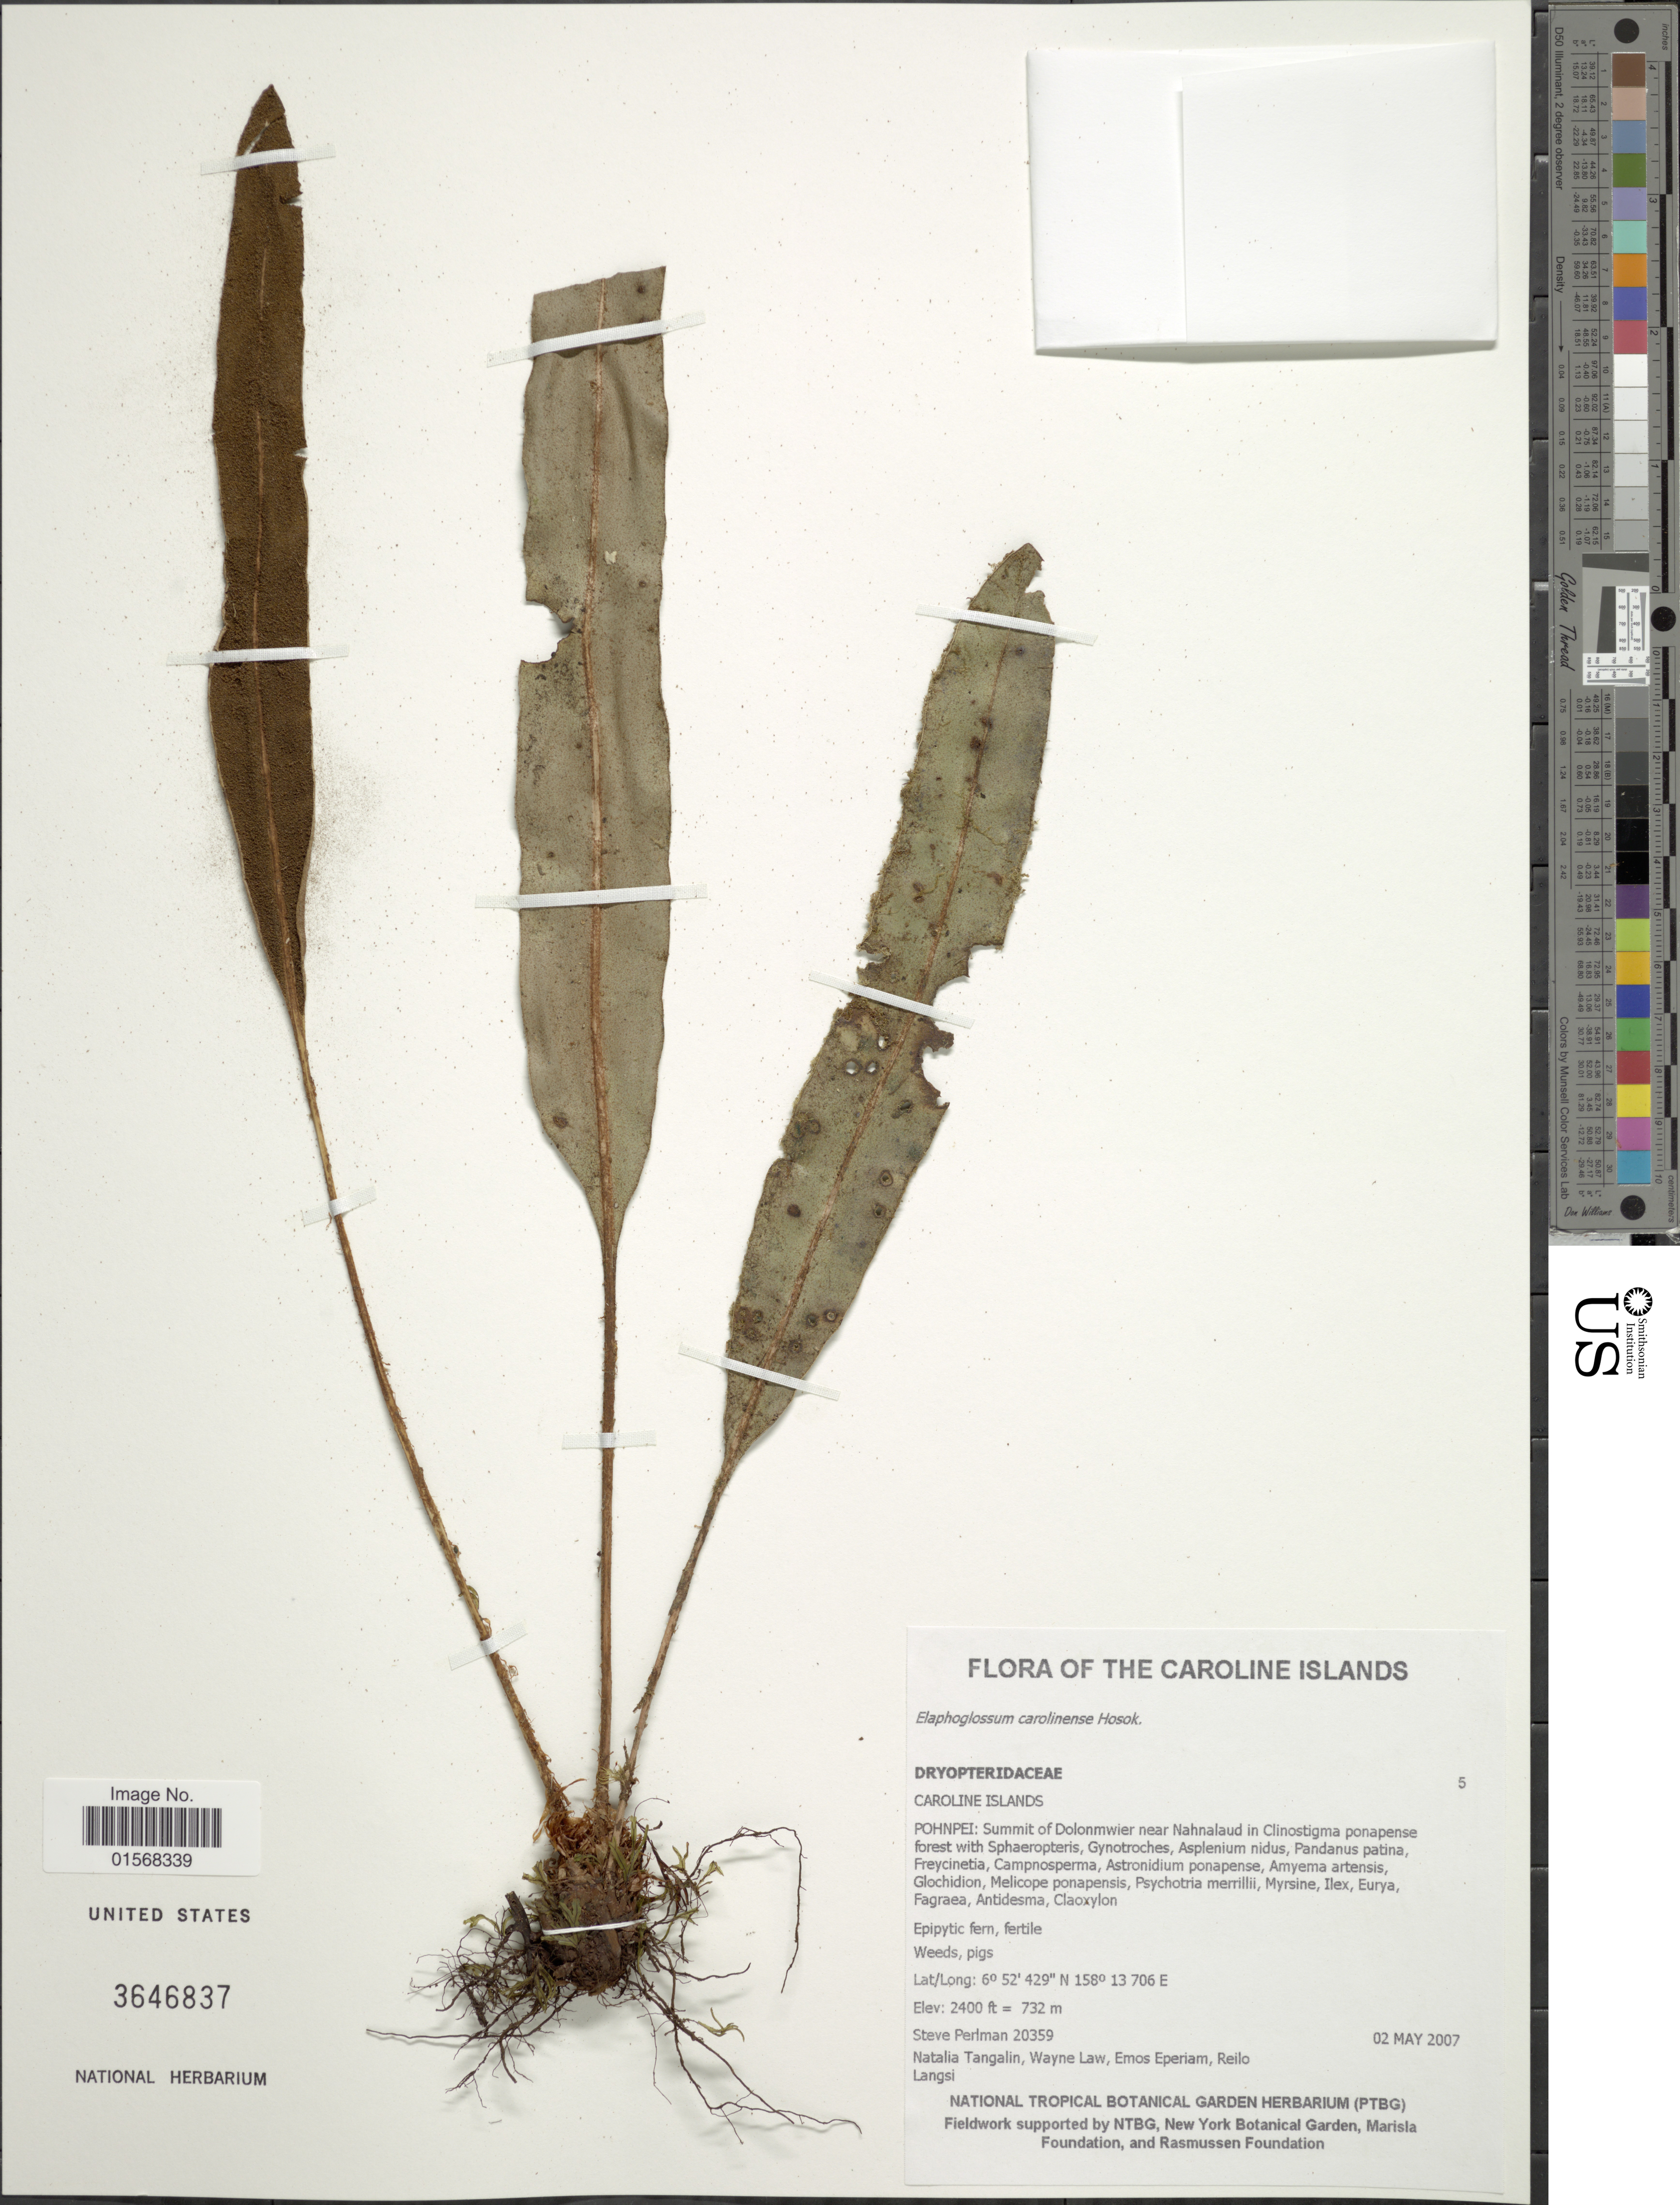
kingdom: Plantae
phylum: Tracheophyta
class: Polypodiopsida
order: Polypodiales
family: Dryopteridaceae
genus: Elaphoglossum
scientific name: Elaphoglossum carolinense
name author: Hosok.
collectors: S. Perlman, N. Tangalin, W. Law, P. Eperiam & R. Langsi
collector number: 20359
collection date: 2007-05-02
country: Micronesia, Federated States of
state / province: Pohnpei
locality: Caroline Islands, Pohnpei: Summit of Dolonmwier near Nahnalaud in Clinostigma ponapense forest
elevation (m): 732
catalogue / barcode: US 3646837